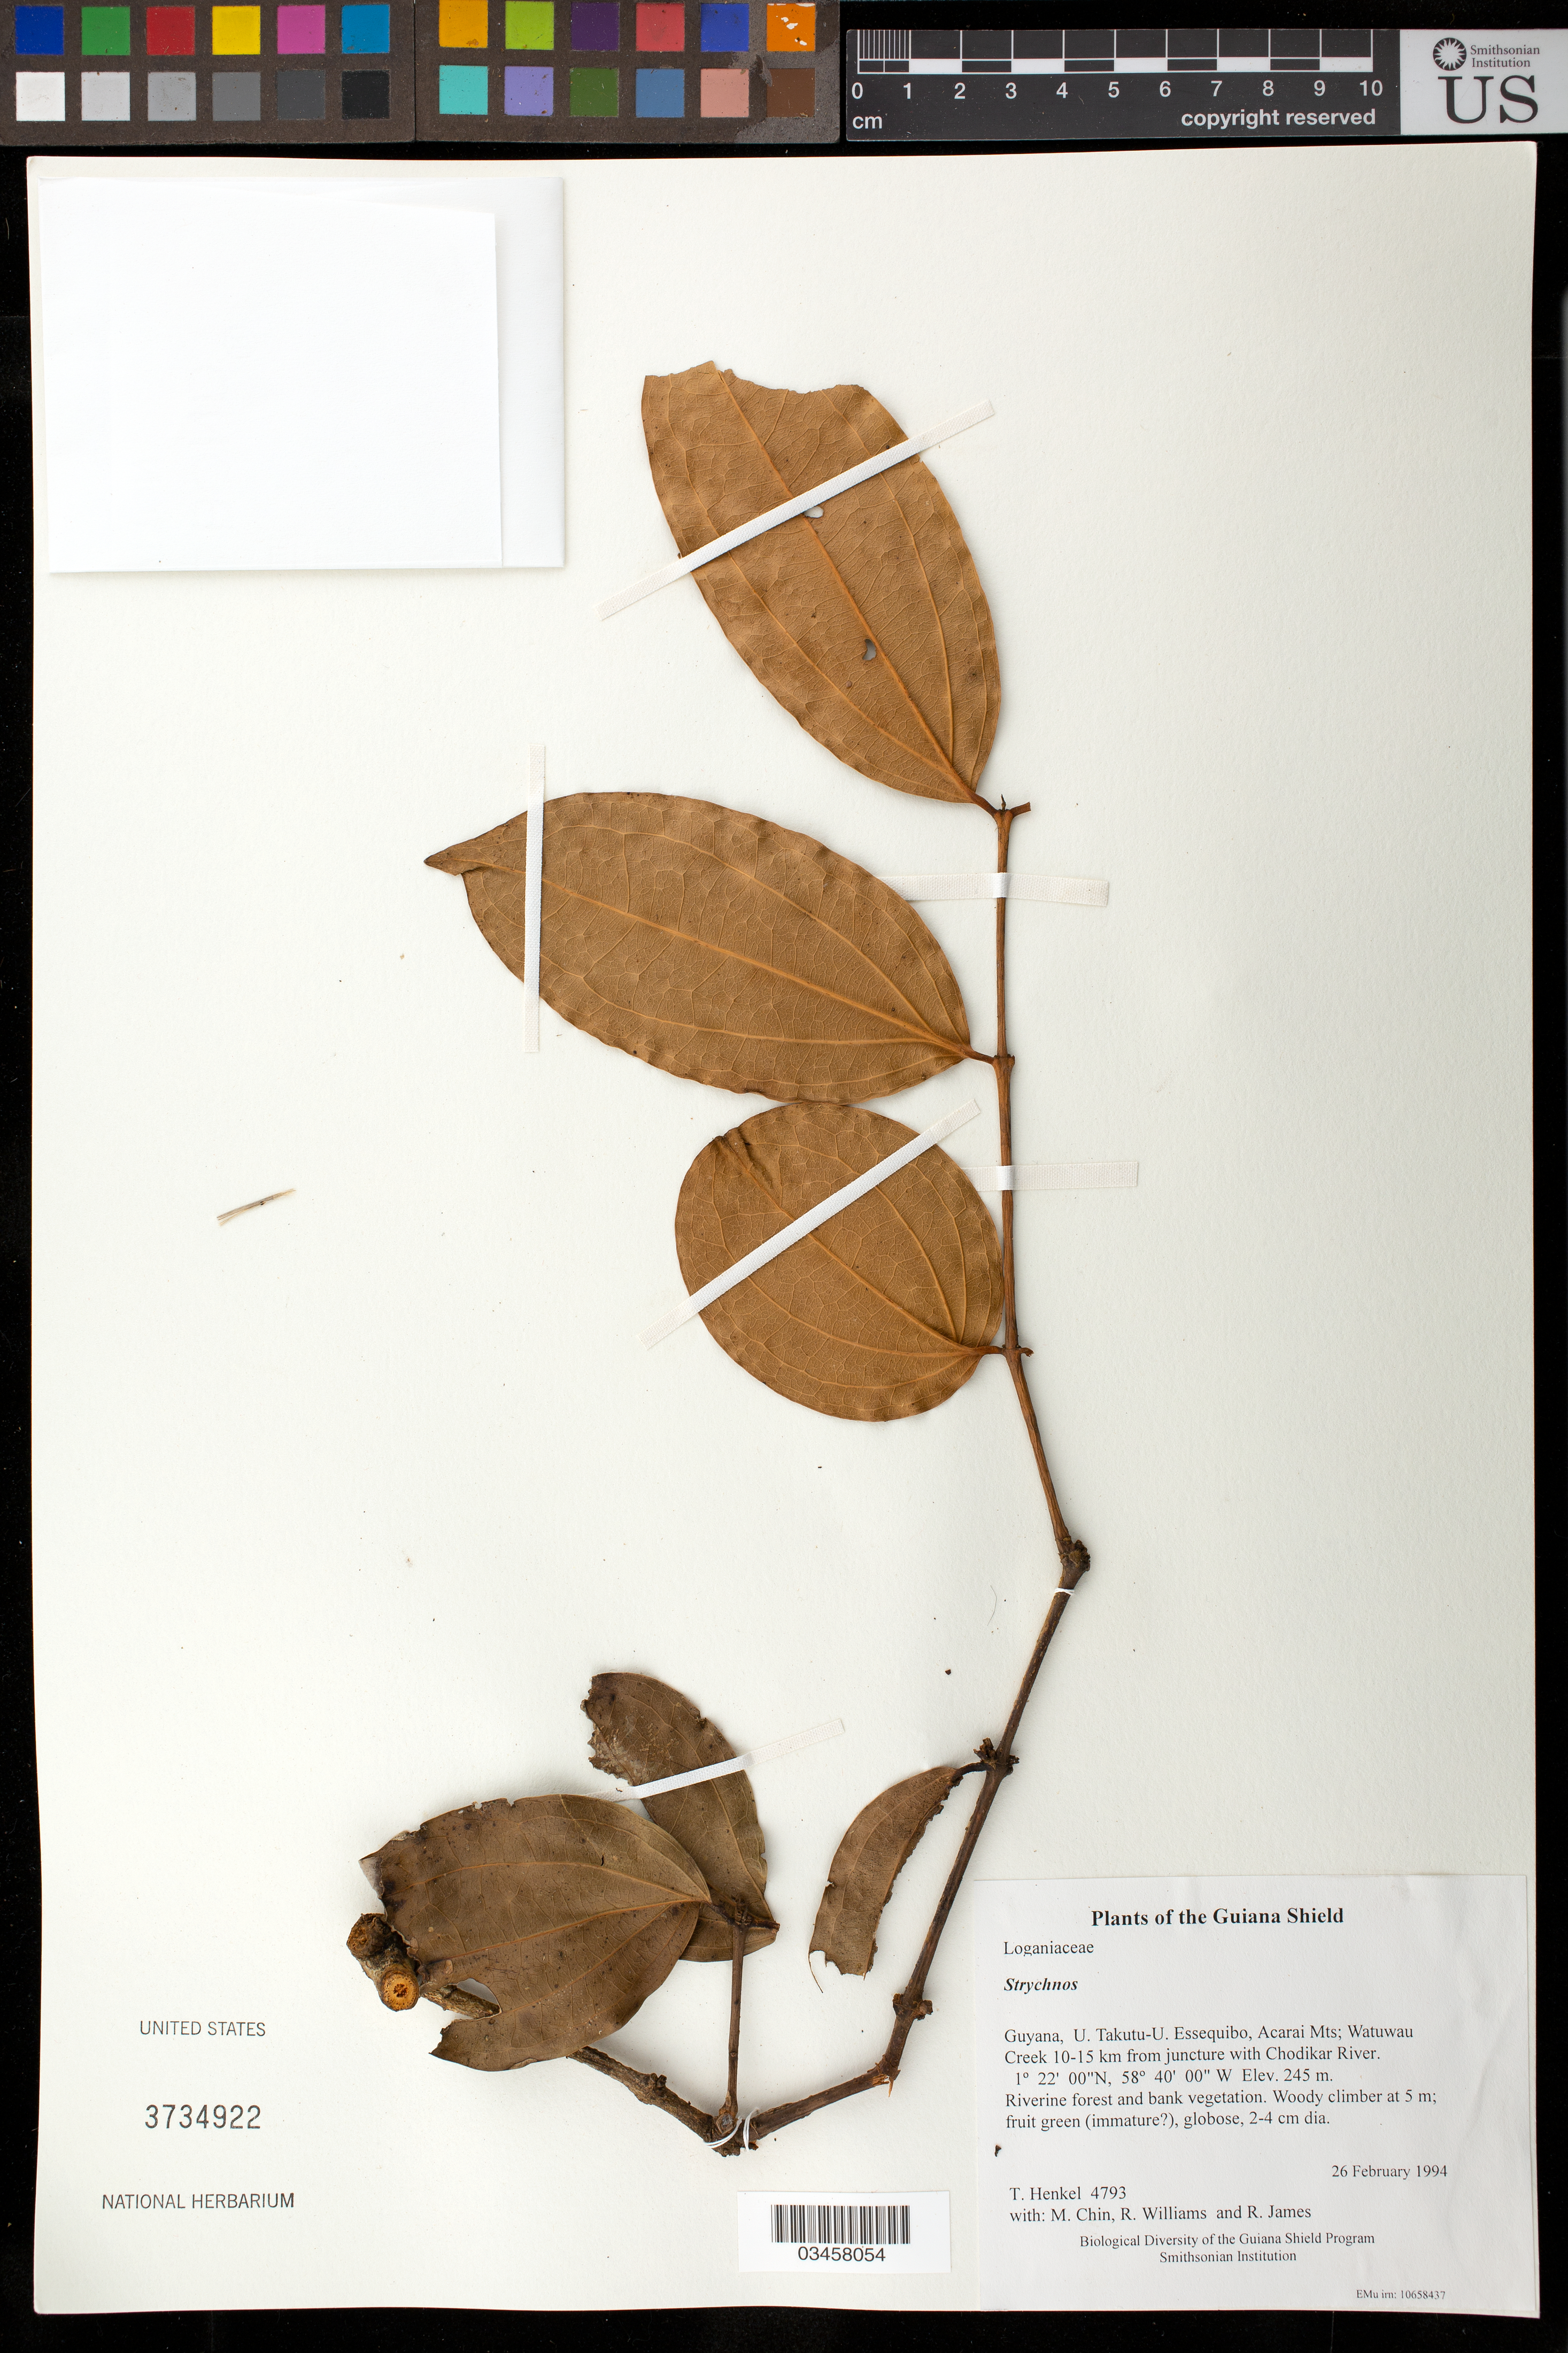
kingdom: Plantae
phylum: Tracheophyta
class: Magnoliopsida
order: Gentianales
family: Loganiaceae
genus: Strychnos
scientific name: Strychnos sp.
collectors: T. Henkel, M. Chin, R. Williams & R. James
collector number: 4793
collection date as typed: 26 February 1994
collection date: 1994-02-26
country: Guyana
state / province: U. Takutu-U. Essequibo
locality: Acarai Mts; Watuwau Creek 10-15 km from juncture with Chodikar River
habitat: Riverine forest and bank vegetation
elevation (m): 245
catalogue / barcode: US 3734922